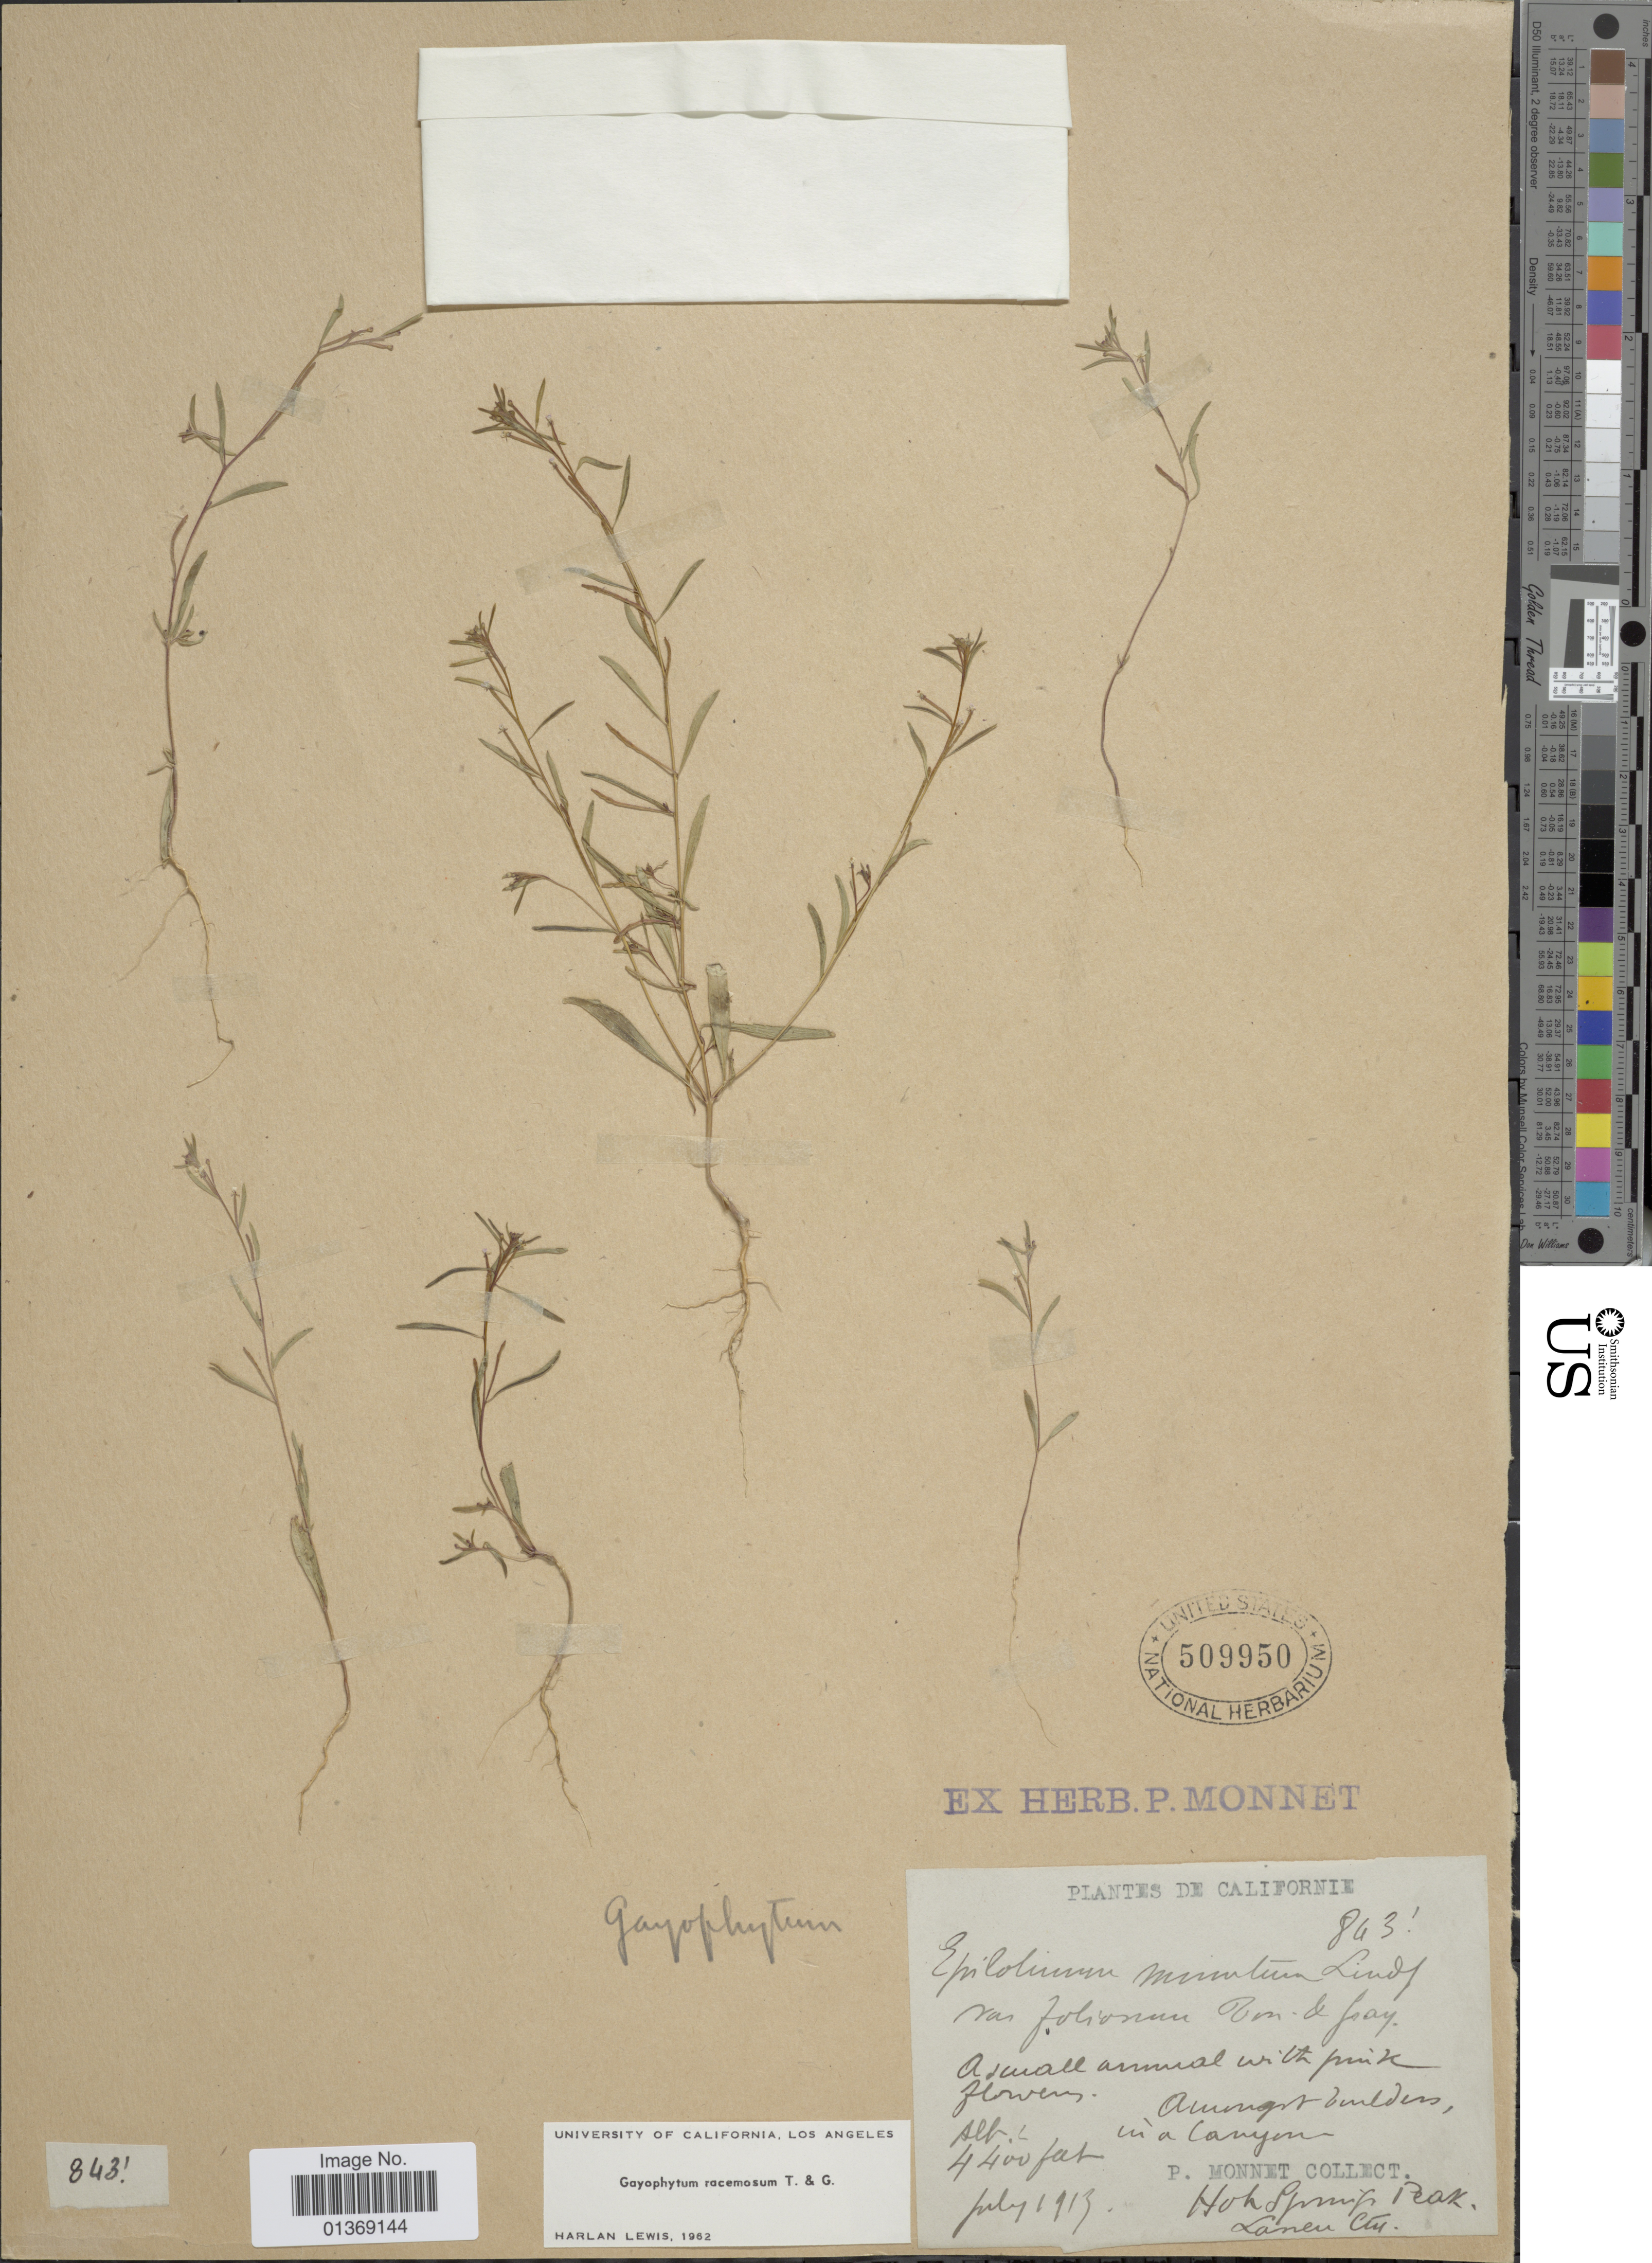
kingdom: Plantae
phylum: Tracheophyta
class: Magnoliopsida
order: Myrtales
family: Onagraceae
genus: Gayophytum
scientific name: Gayophytum racemosum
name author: Torr. & A. Gray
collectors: P. Monnet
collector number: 843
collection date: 1913-07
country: United States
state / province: California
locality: Amongst boulders, in a Canyon, Hot Springs Peak, Lassen Cty.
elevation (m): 1341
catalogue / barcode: US 509950